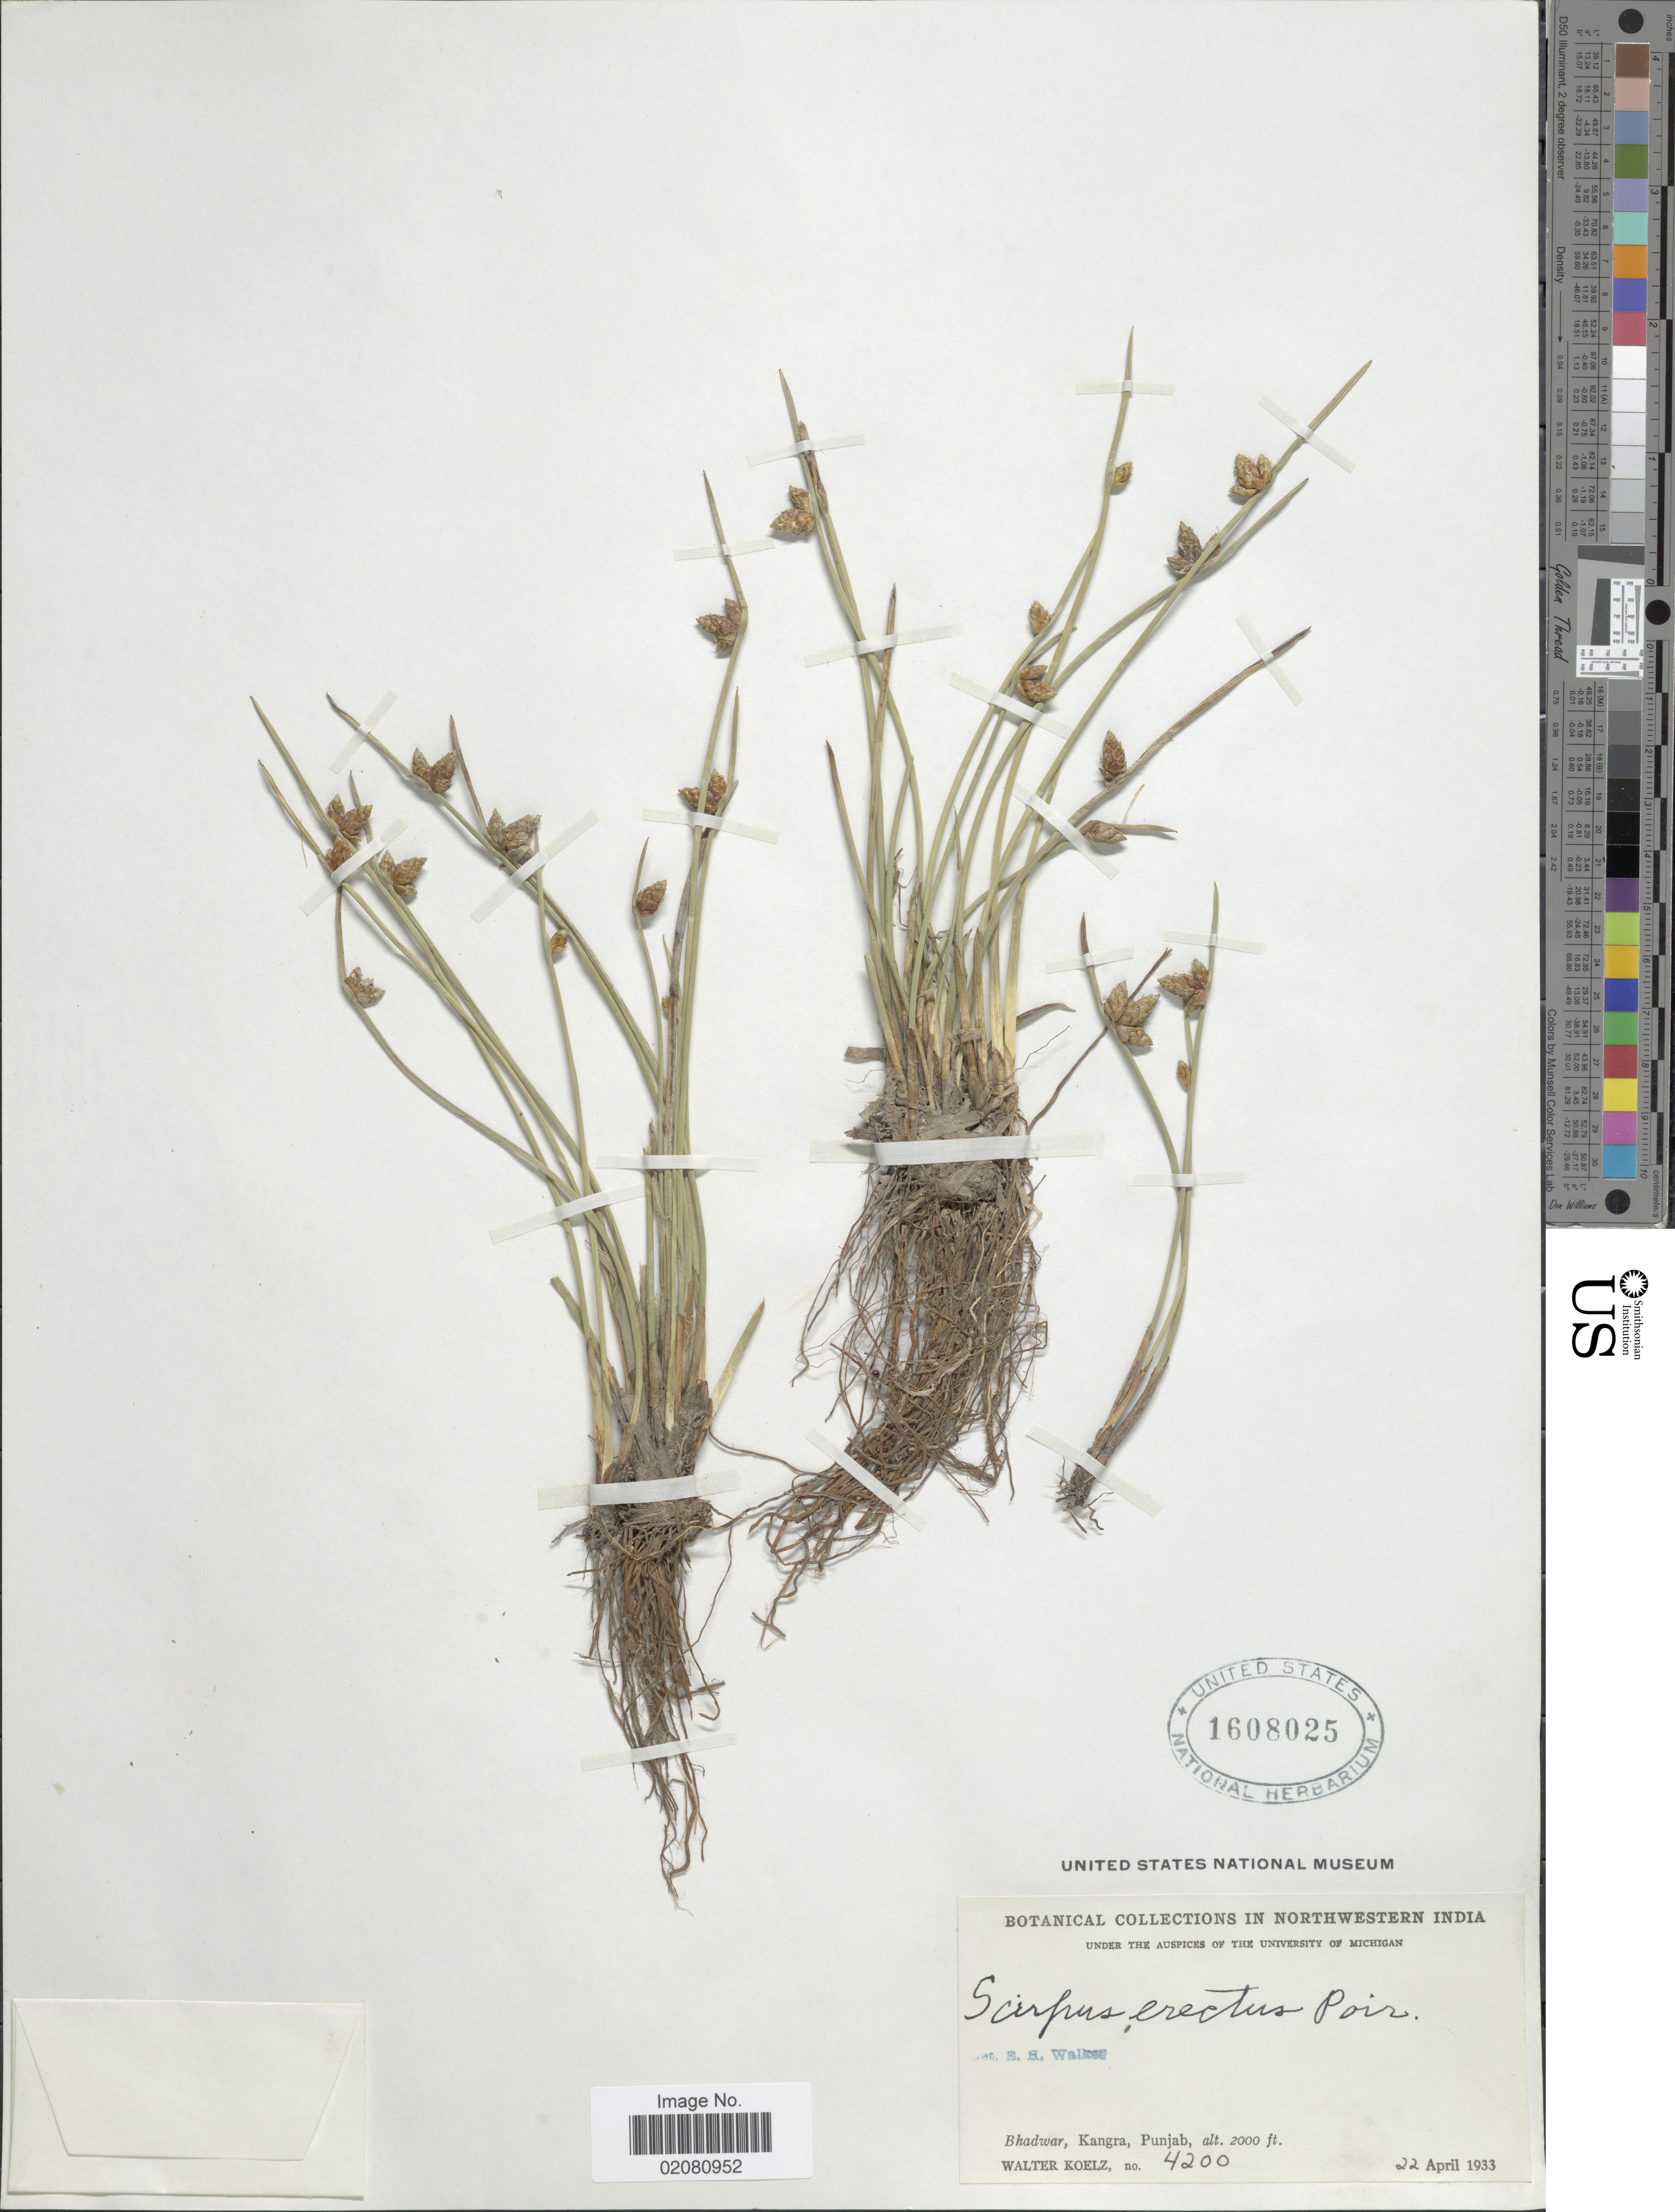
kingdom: Plantae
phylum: Tracheophyta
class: Liliopsida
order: Poales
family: Cyperaceae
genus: Schoenoplectus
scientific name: Schoenoplectus juncoides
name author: (Roxb.) Palla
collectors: W. N. Koelz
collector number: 4200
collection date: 1933-04-22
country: India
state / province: Punjab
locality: Northwestern India. Bhadwar, Kangra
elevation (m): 610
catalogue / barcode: US 1608025